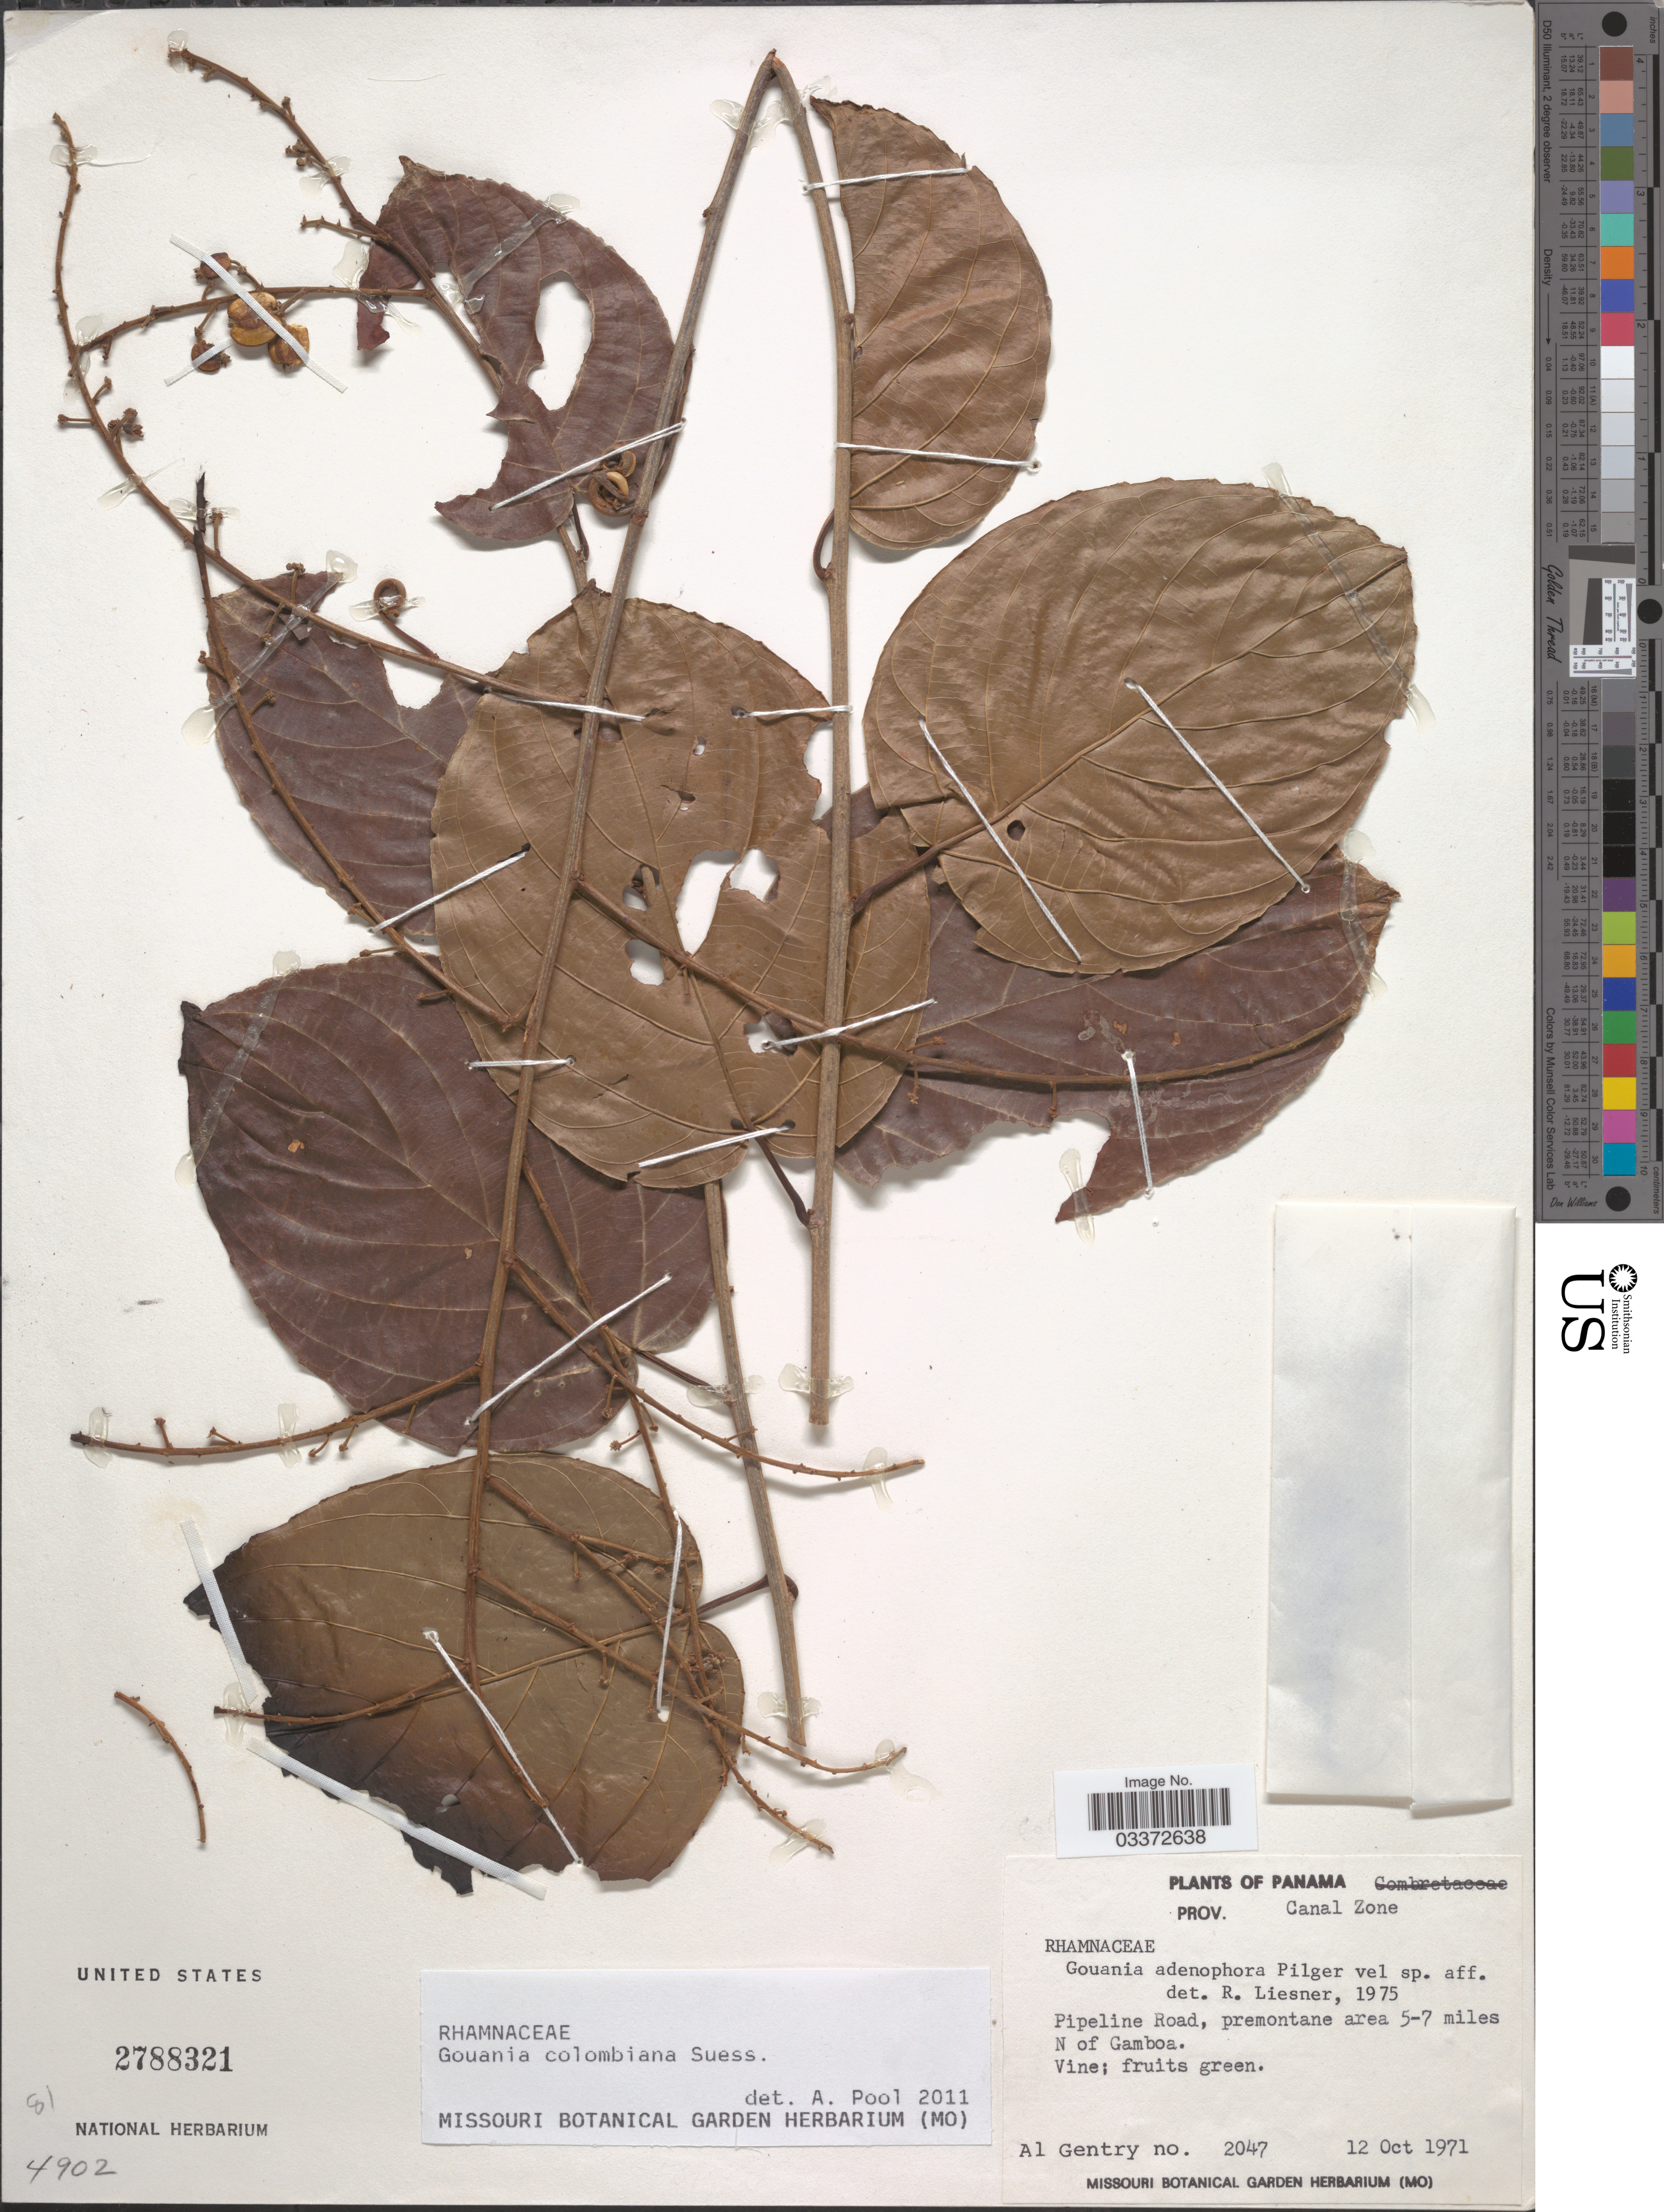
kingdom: Plantae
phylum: Tracheophyta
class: Magnoliopsida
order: Rosales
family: Rhamnaceae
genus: Gouania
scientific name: Gouania colombiana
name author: Suess.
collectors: A. H. Gentry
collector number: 2047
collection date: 1971-10-12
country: Panama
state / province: Colón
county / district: Canal Zone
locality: Canal Zone. Pipeline Road, premontane area 5-7 miles N of Gamboa.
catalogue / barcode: US 2788321